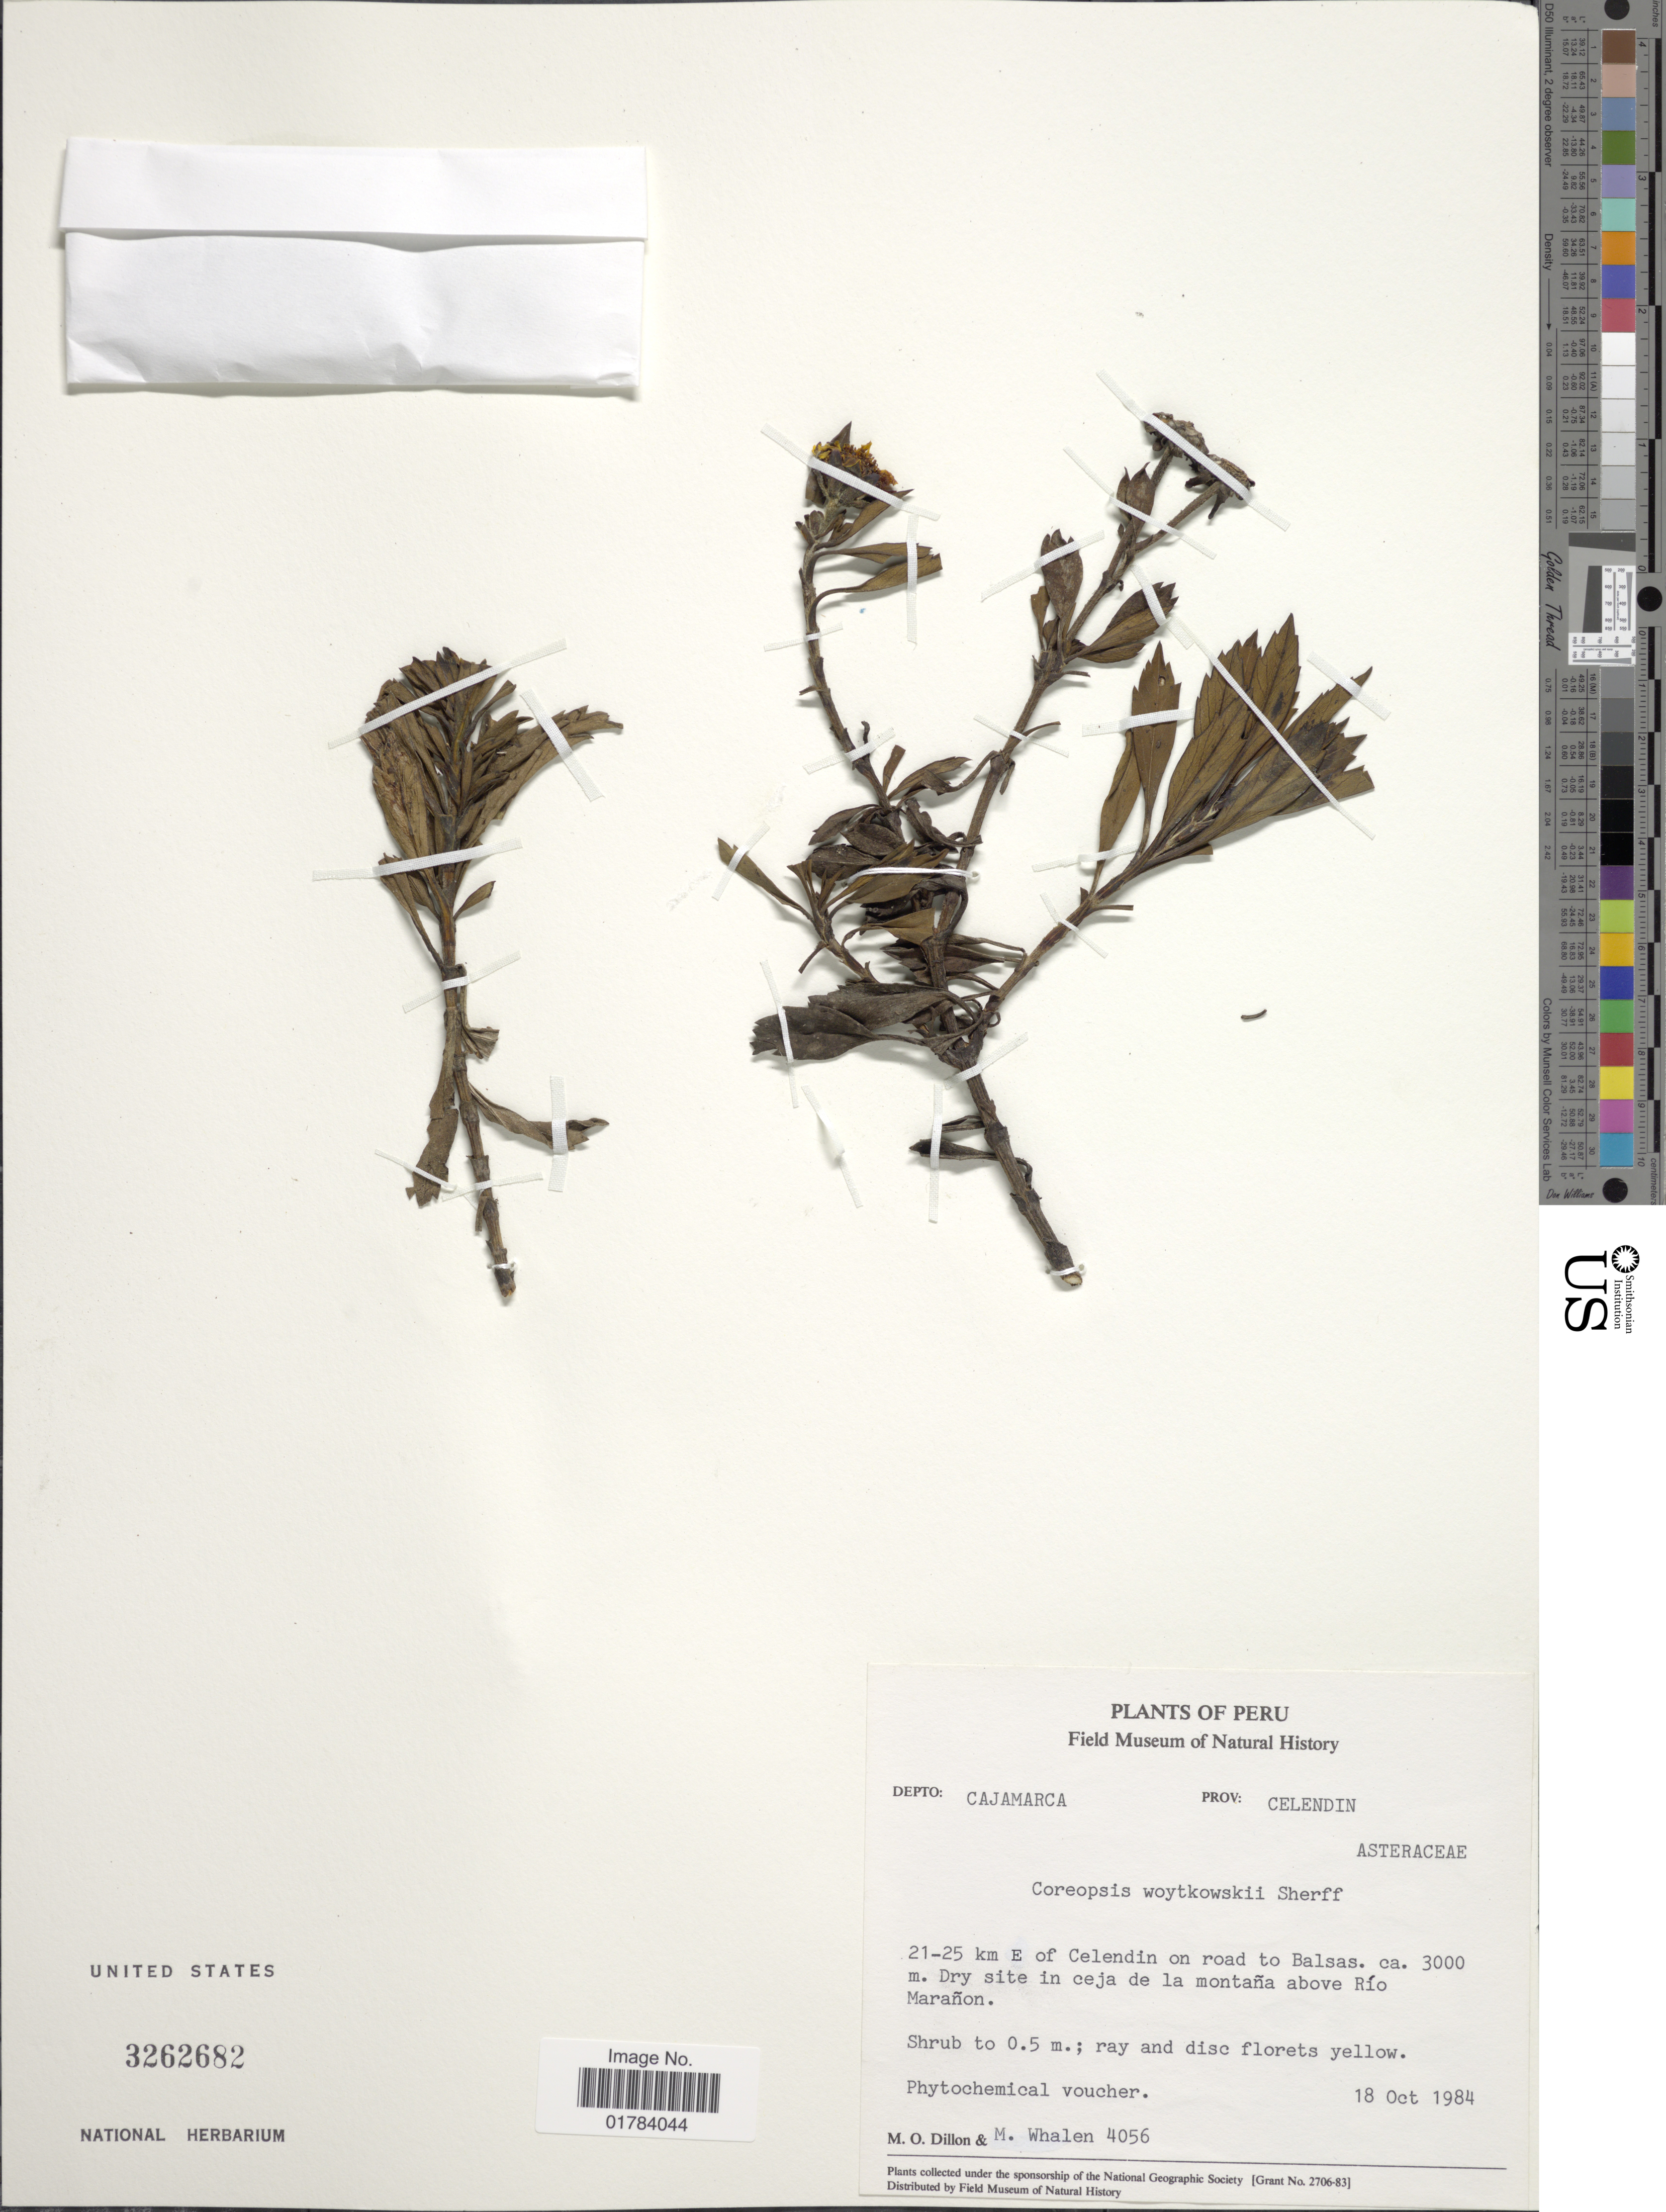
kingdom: Plantae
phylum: Tracheophyta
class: Magnoliopsida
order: Asterales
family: Asteraceae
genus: Coreopsis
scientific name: Coreopsis woytkowskii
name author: Sherff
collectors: M. O. Dillon & M. Whalen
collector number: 4056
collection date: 1984-10-18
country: Peru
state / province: Cajamarca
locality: Prov.:Celendin, 21-25 km E of Celendin on road to Balsas. Dry site in ceja de la montana above Rio Maranon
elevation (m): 3000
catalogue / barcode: US 3262682